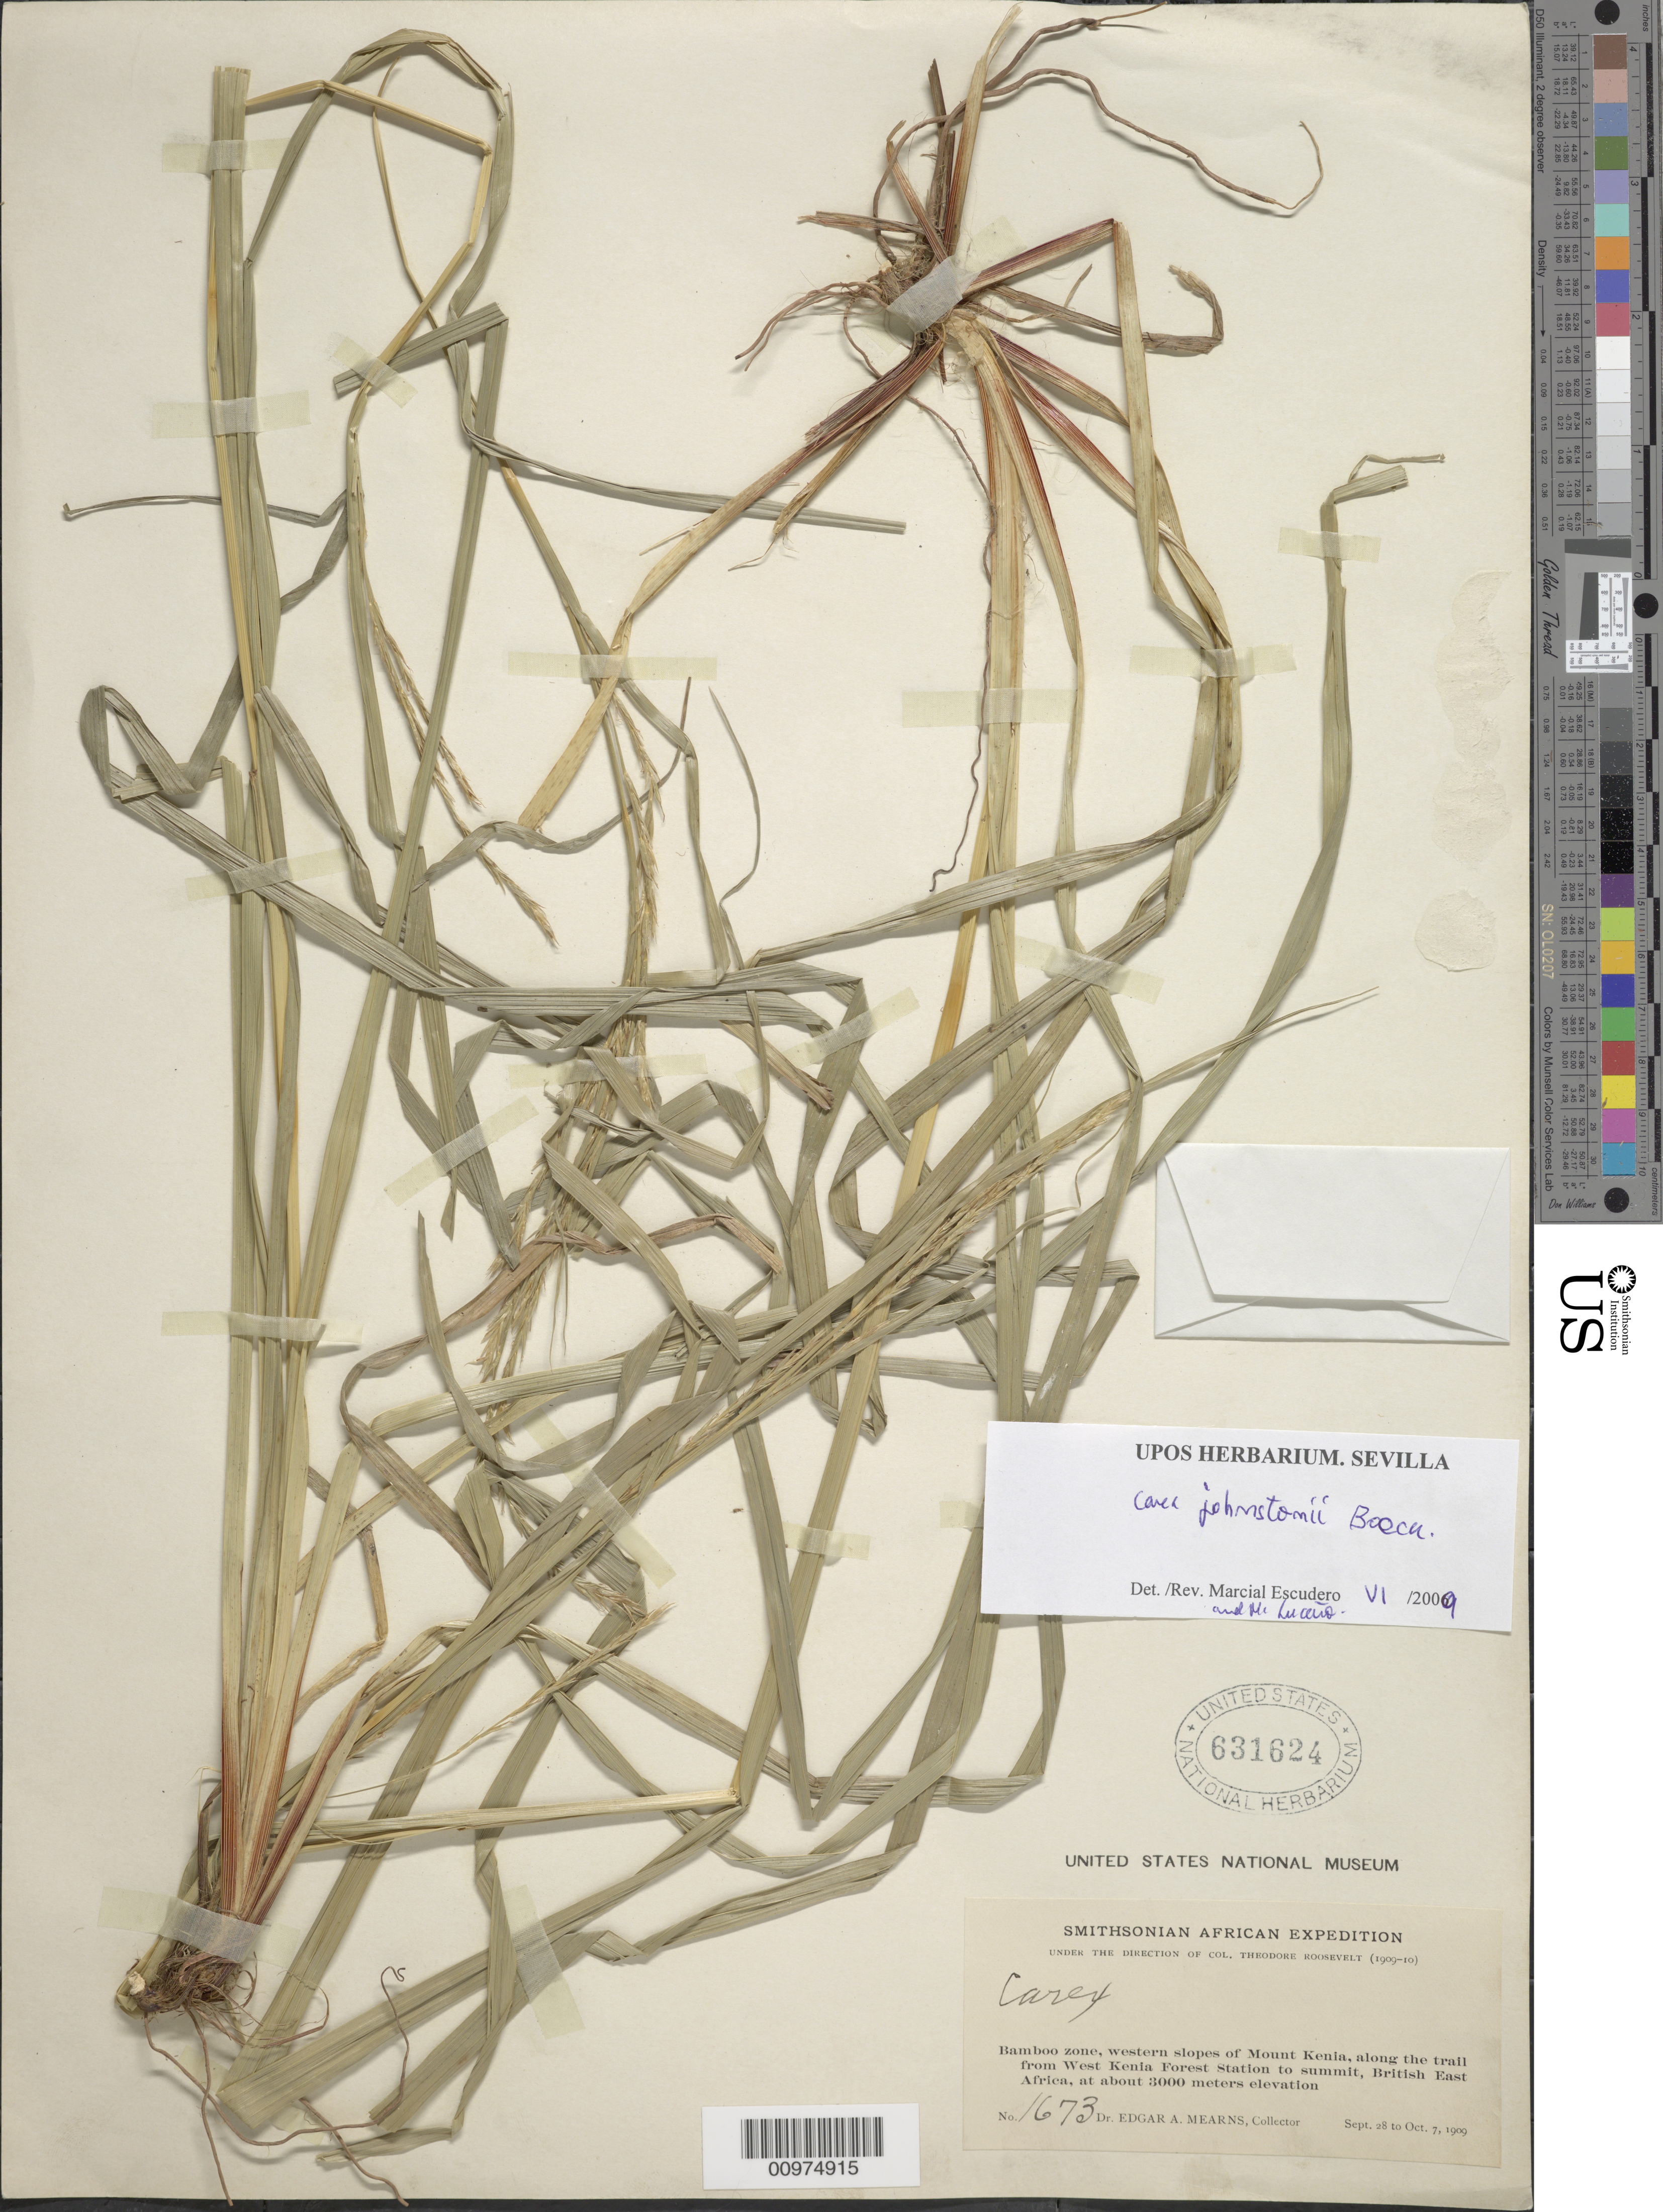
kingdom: Plantae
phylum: Tracheophyta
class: Liliopsida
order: Poales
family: Cyperaceae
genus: Carex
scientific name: Carex johnstonii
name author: Boeckeler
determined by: Escudero, Marcial; Luceño, M.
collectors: E. A. Mearns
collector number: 1673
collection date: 1909-09-28/1909-10-07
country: Kenya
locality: Bamboo zone, western slopes of Mount Kenia, along the trail from West Kenia Forest Station to summit, British East Africa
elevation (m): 3000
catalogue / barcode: US 631624